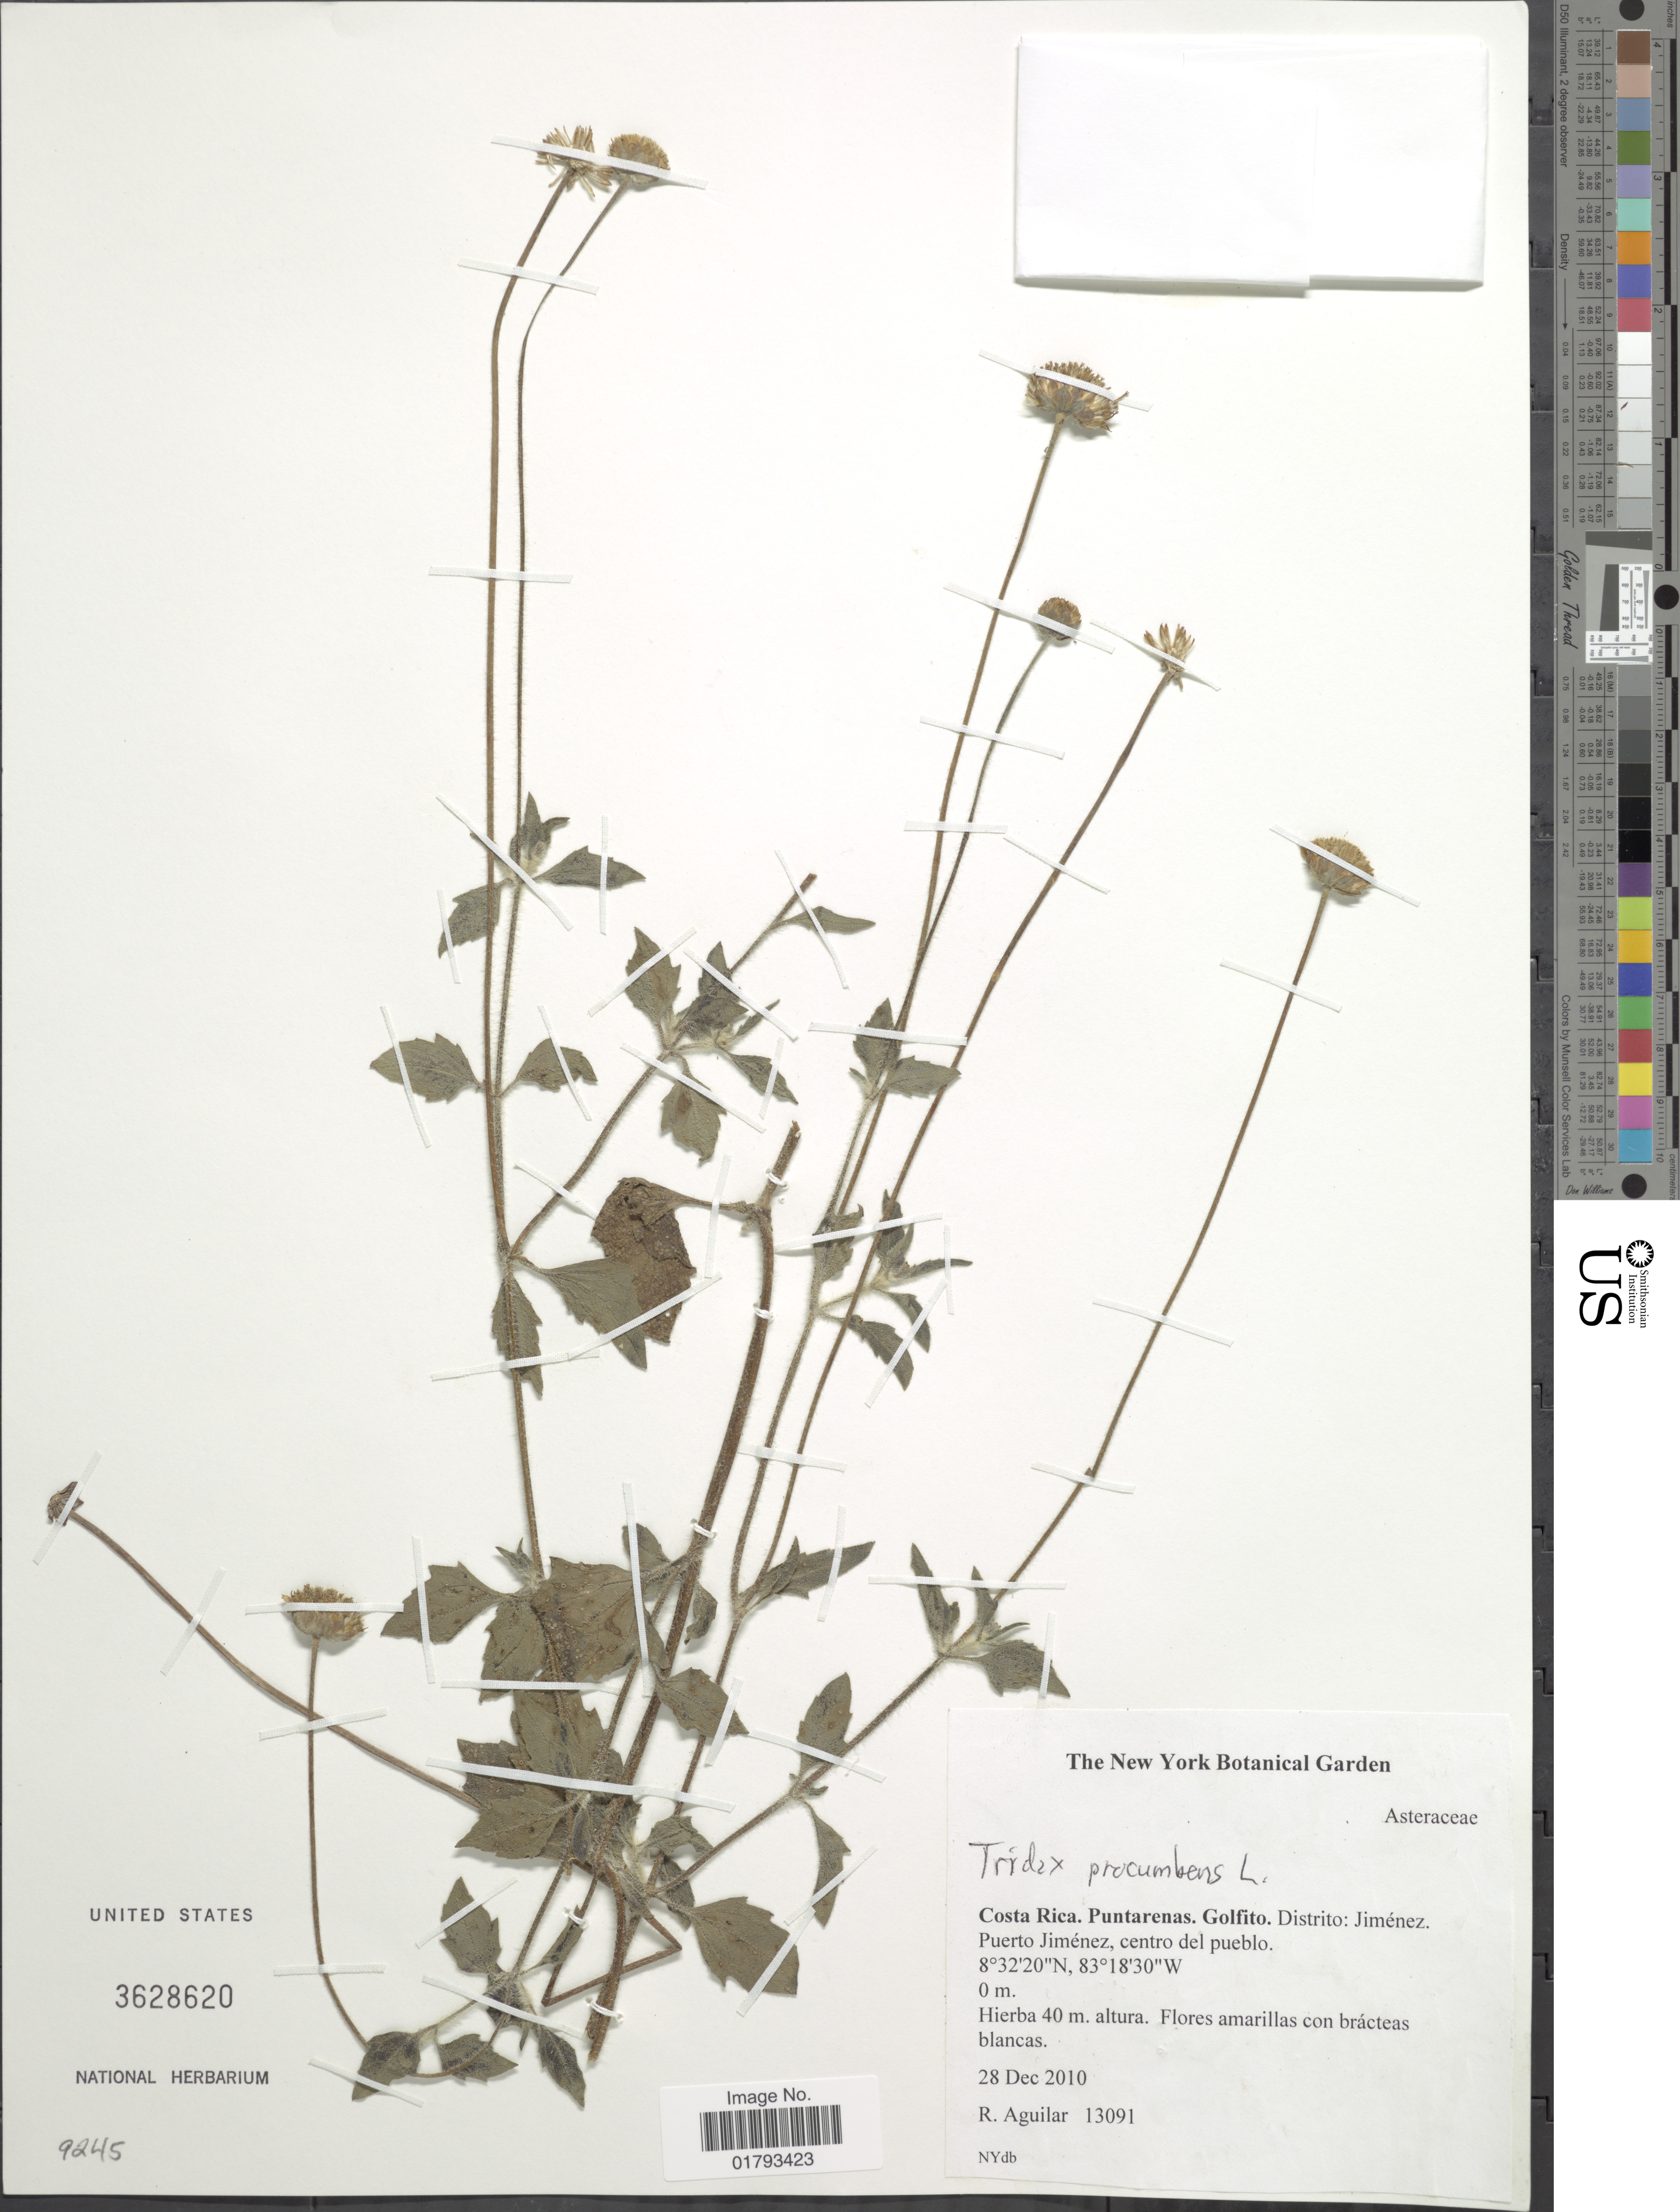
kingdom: Plantae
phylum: Tracheophyta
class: Magnoliopsida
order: Asterales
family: Asteraceae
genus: Tridax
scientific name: Tridax procumbens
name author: L.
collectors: R. Aguilar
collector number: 13091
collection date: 2010-12-28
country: Costa Rica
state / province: Puntarenas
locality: Costa Rica.Golfito. Ditrito: Jimenez Puerto Jimenez, centro del Pueblo.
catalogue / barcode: US 3628620